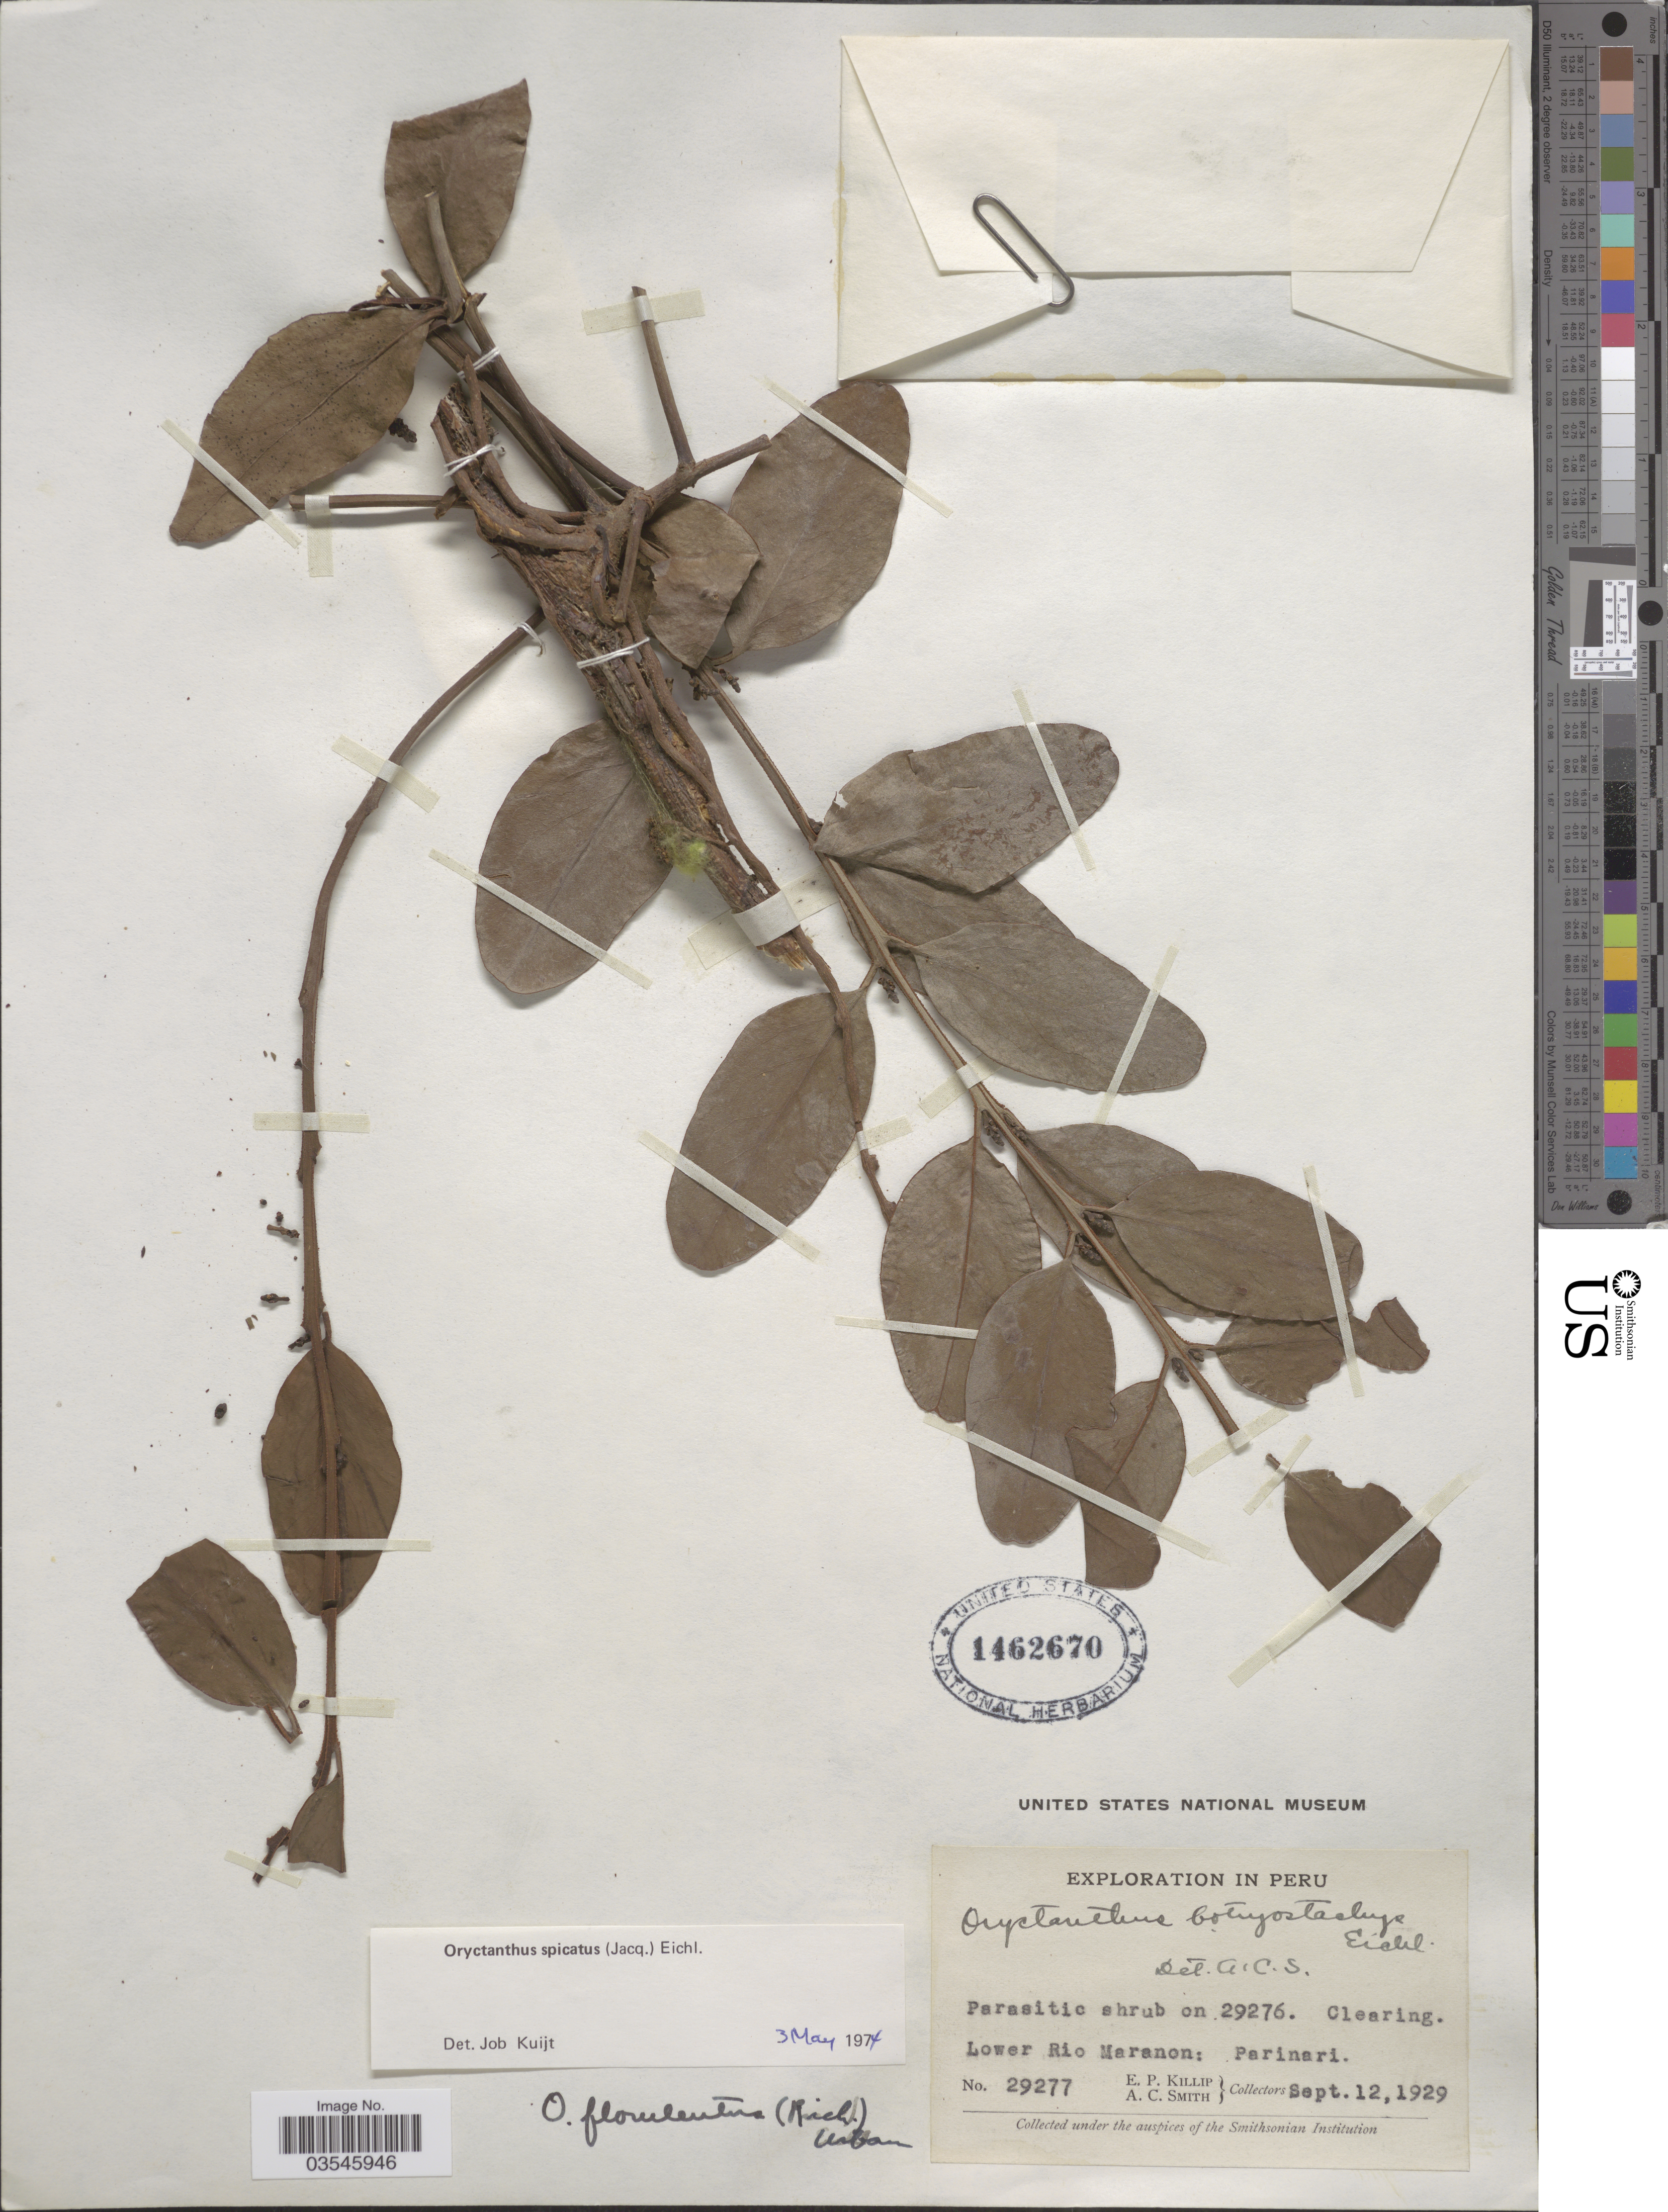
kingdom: Plantae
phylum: Tracheophyta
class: Magnoliopsida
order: Santalales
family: Loranthaceae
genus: Oryctanthus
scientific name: Oryctanthus spicatus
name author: (Jacq.) Eichler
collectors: E. P. Killip & A. C. Smith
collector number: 29277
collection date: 1929-09-12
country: Peru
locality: Lower Rio Maranon: Parinari.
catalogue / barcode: US 1462670